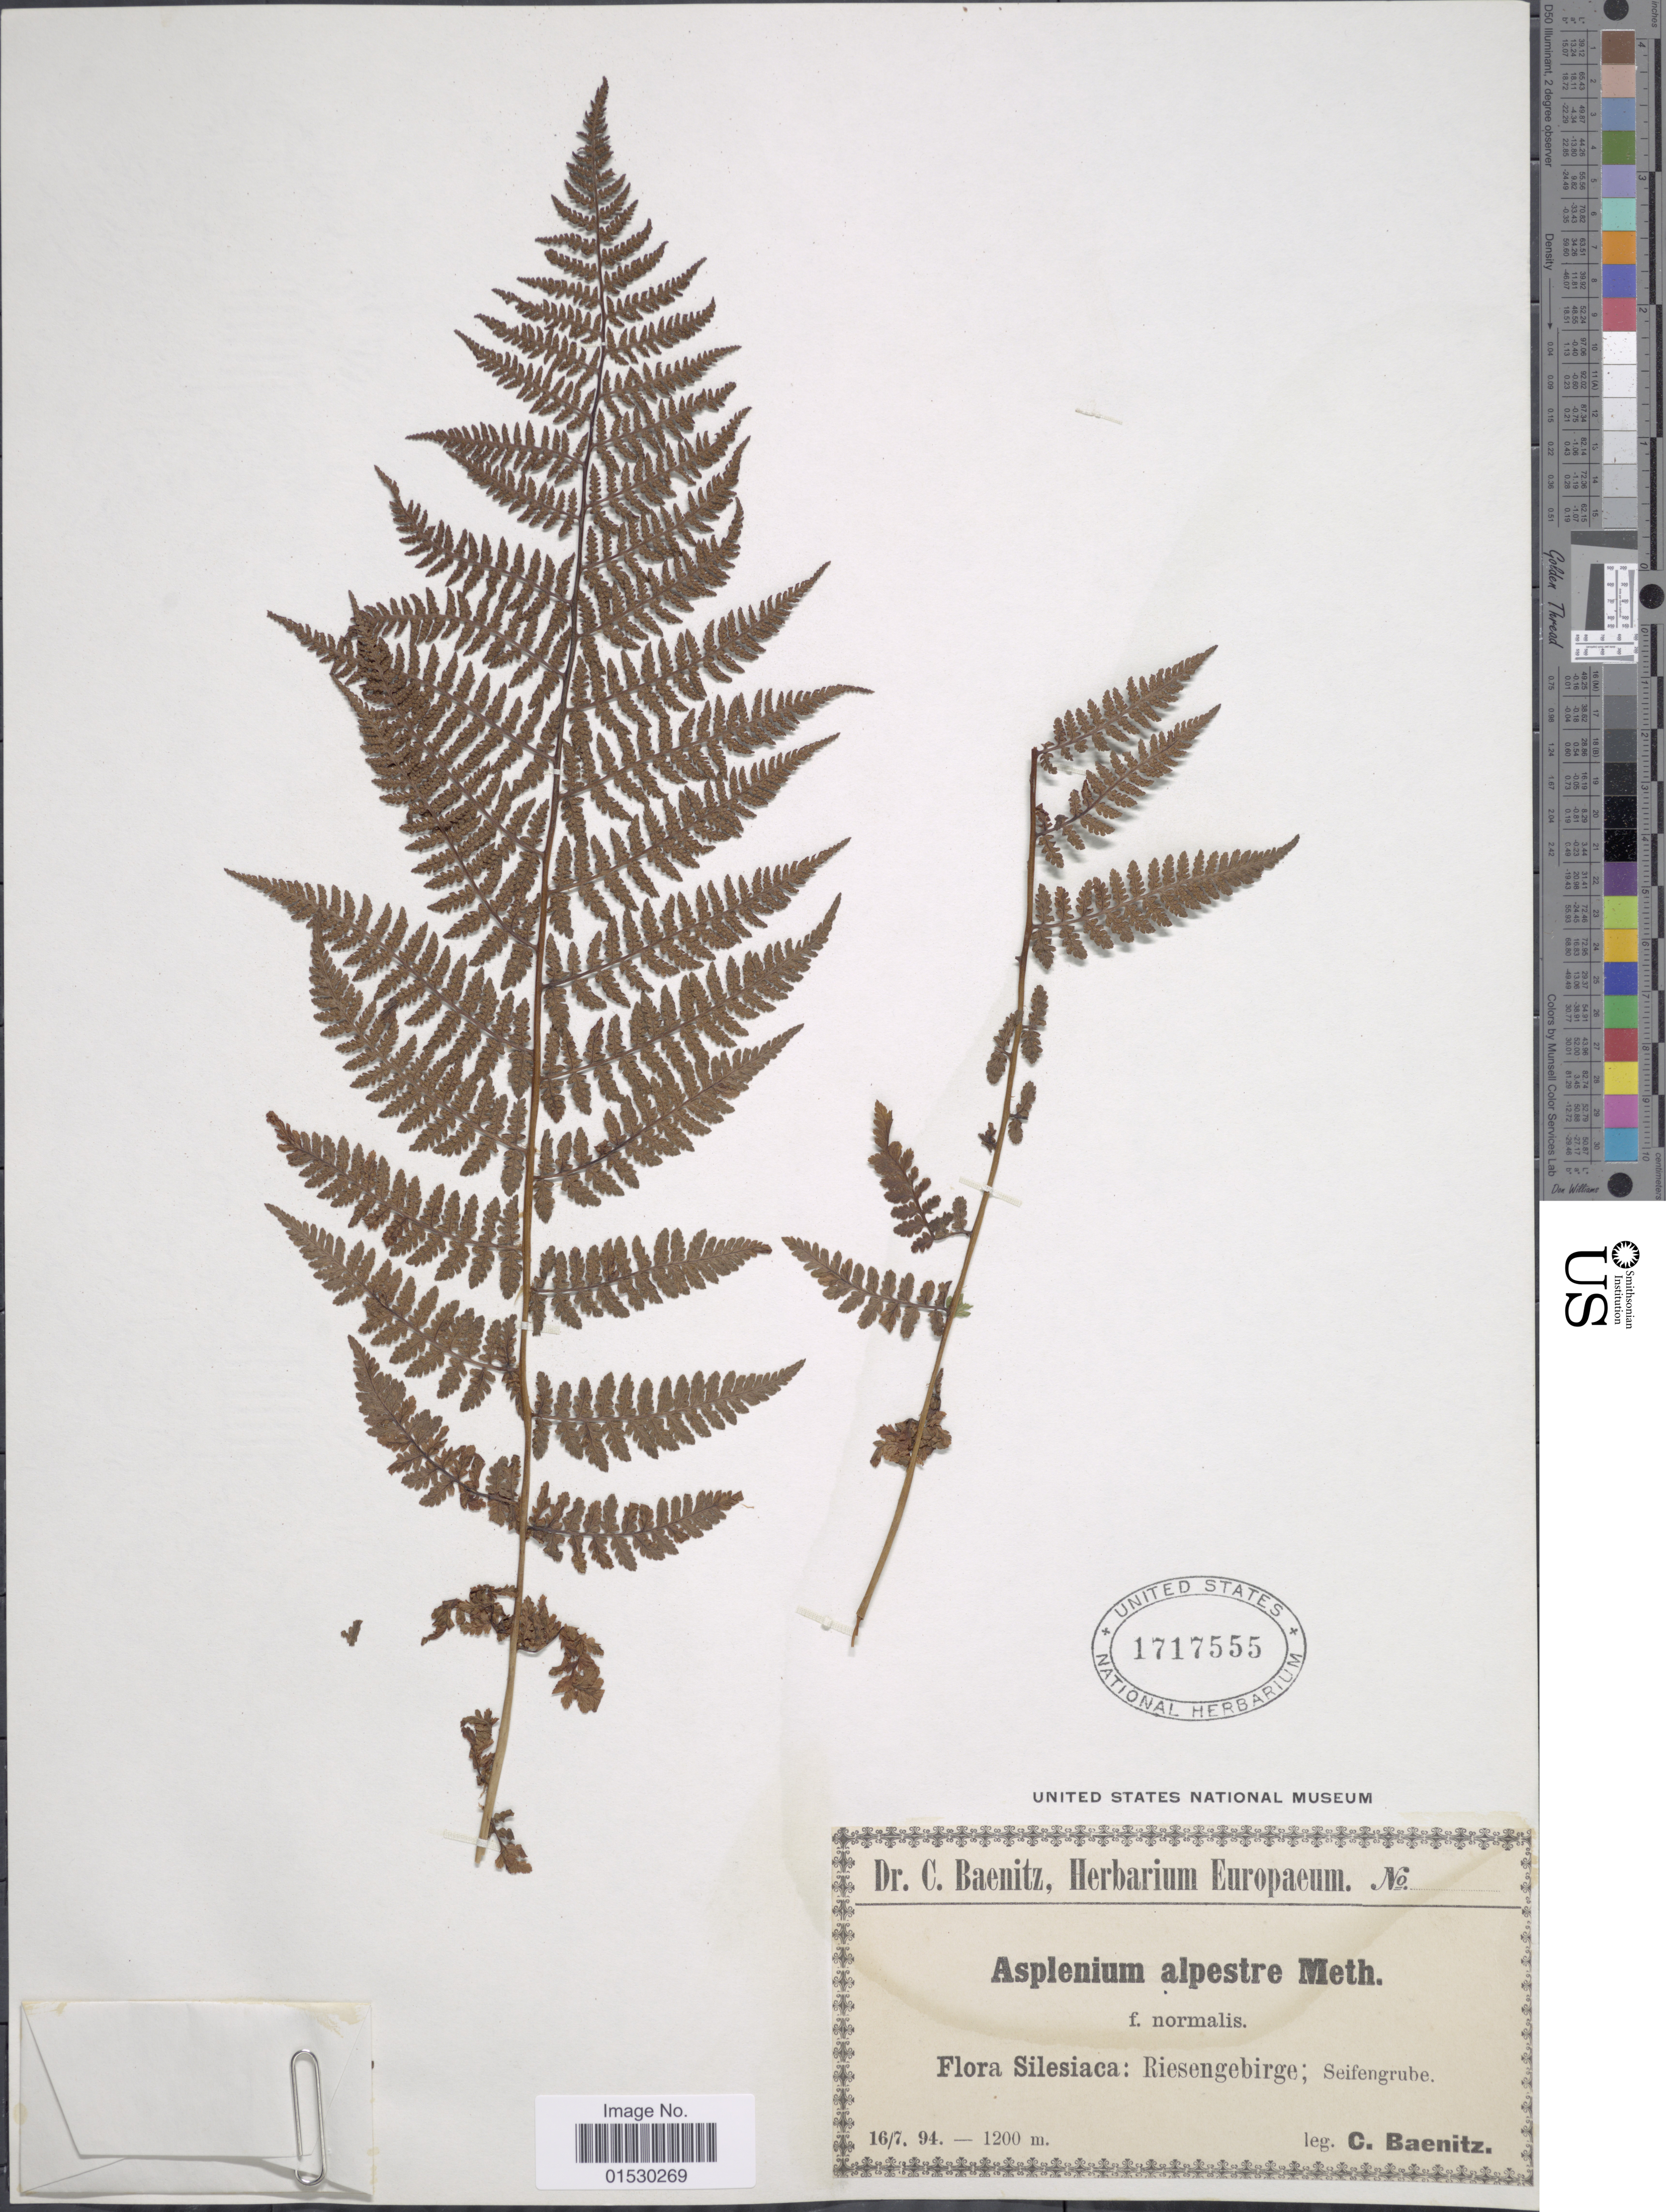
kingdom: Plantae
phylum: Tracheophyta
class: Polypodiopsida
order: Polypodiales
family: Athyriaceae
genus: Athyrium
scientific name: Athyrium alpestre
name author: (Hoppe) Rylands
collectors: C. G. Baenitz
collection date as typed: Transcribed d/m/y: 16/7/94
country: Poland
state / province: Slaskie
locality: Silesiaca: Riesengebirge; Seifengrube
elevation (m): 1200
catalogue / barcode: US 1717555